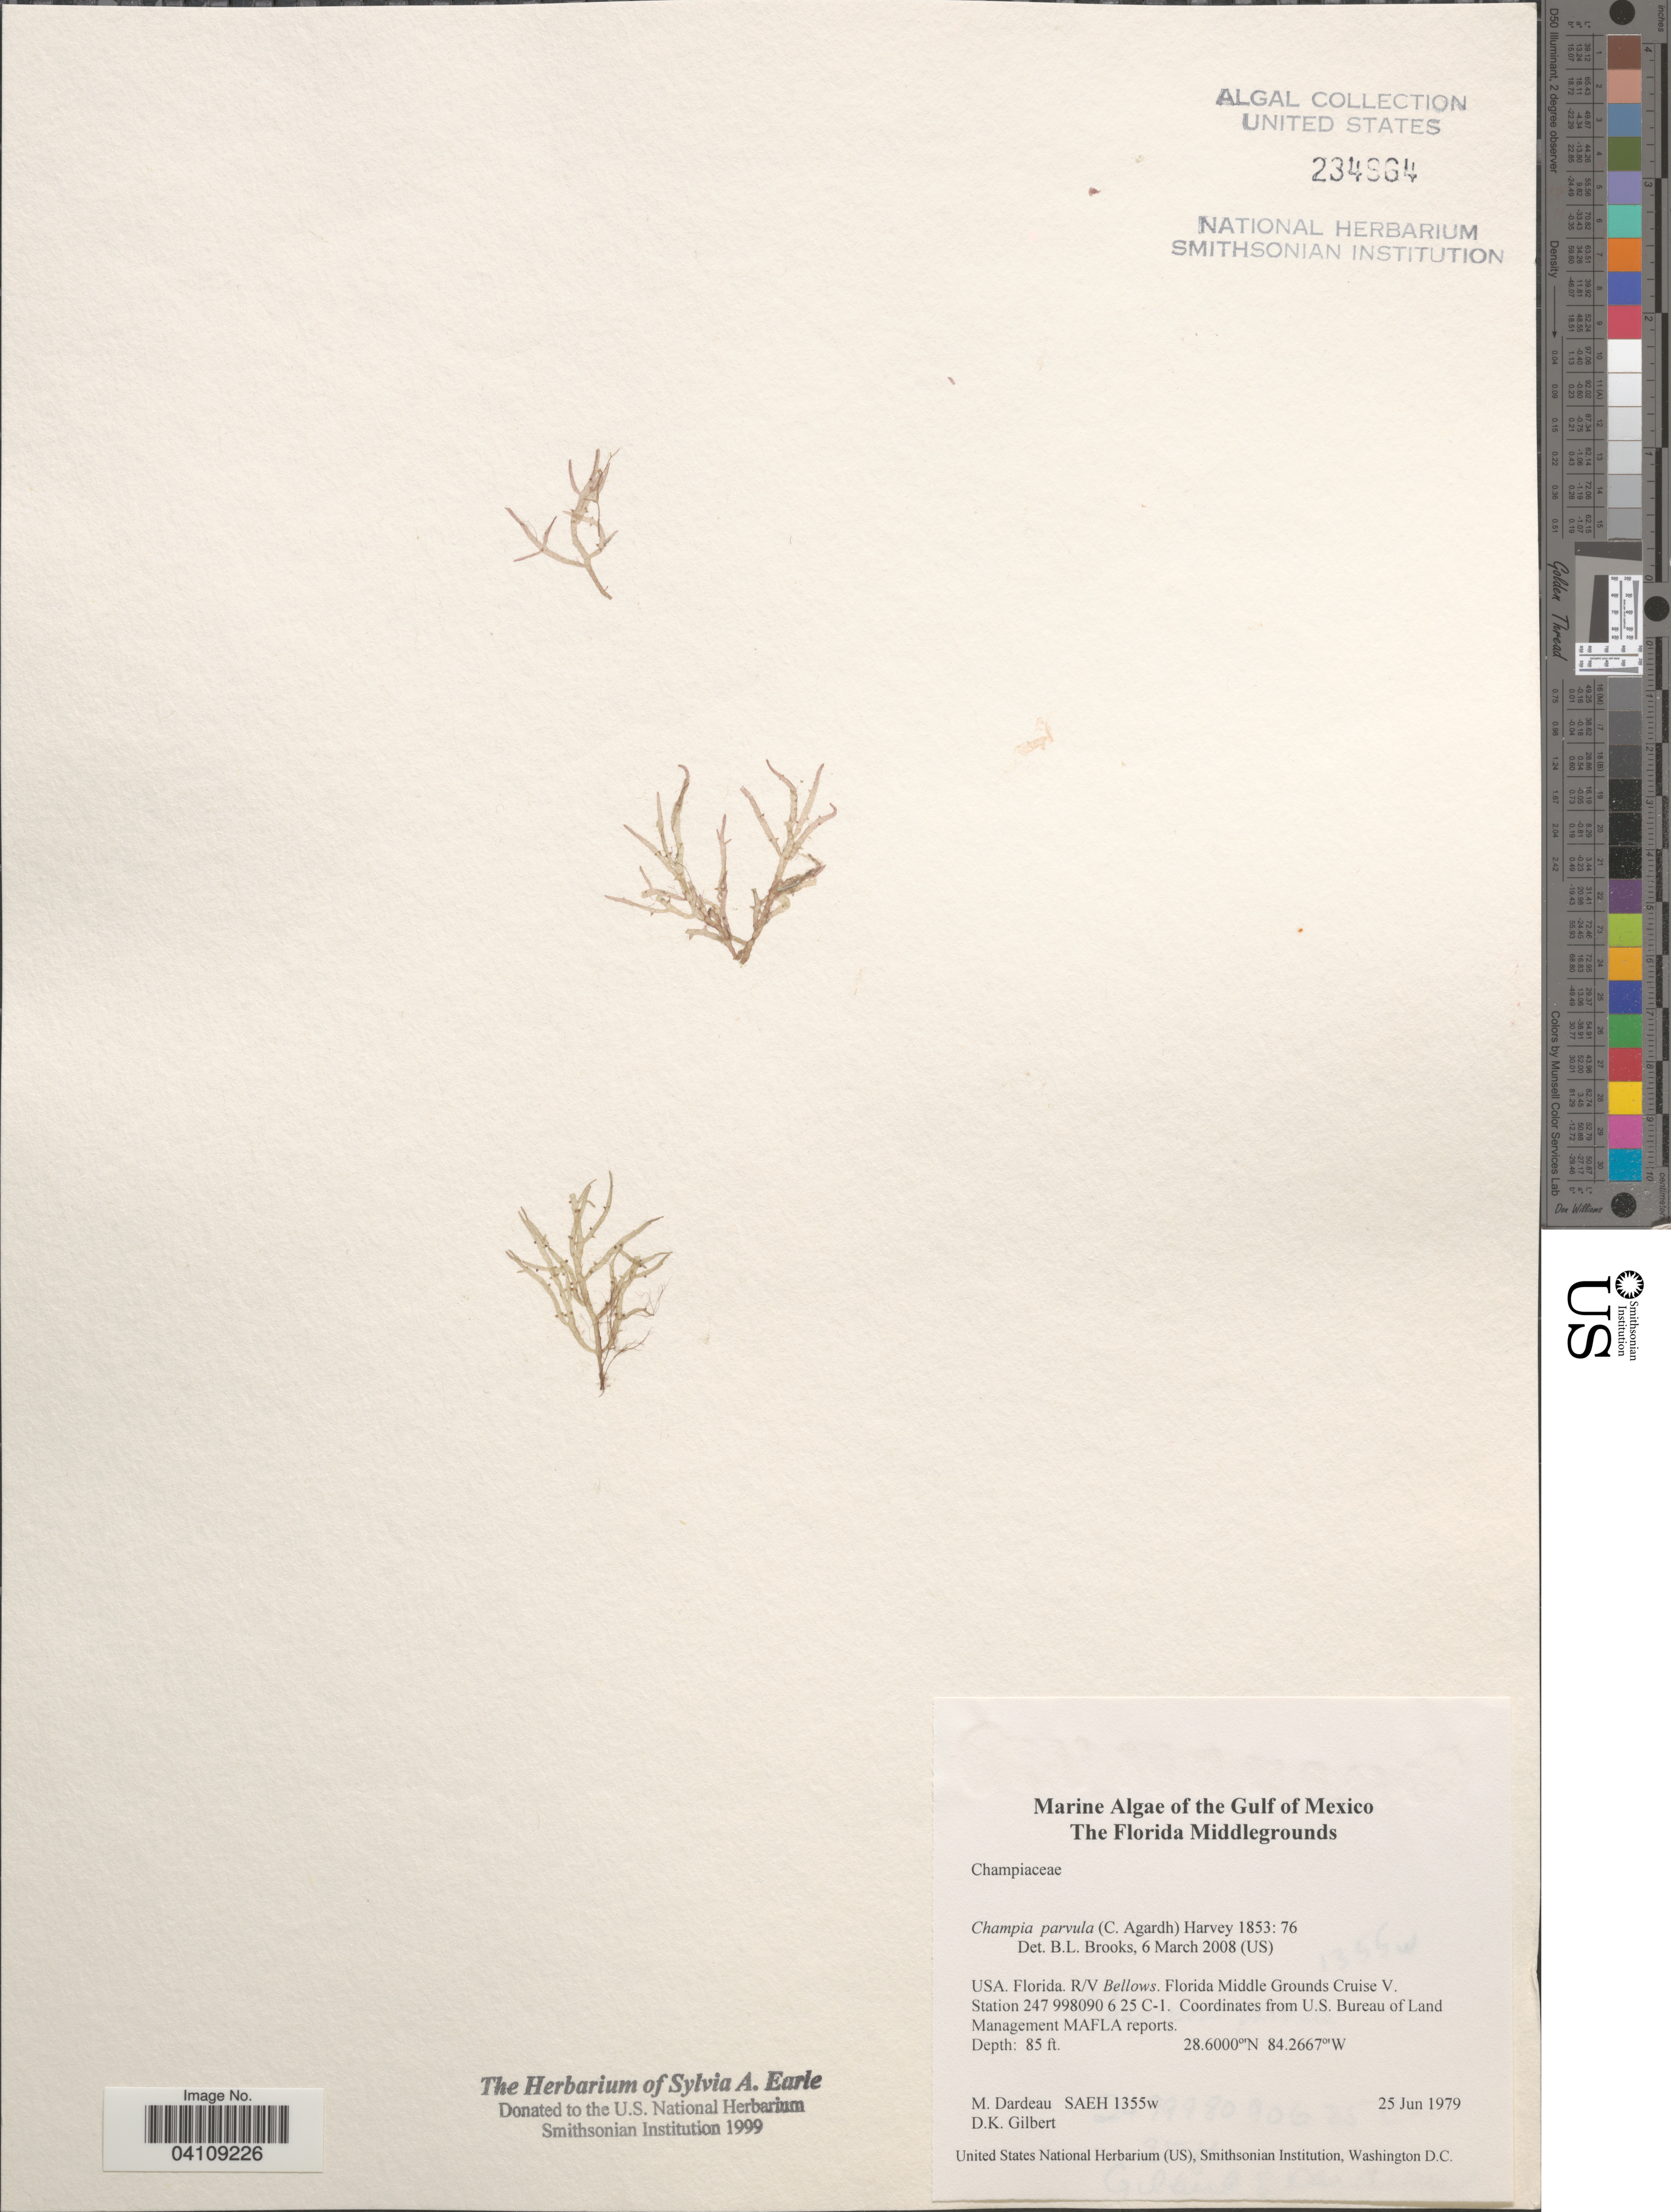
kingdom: Plantae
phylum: Rhodophyta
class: Florideophyceae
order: Rhodymeniales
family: Champiaceae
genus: Champia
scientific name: Champia parvula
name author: (C. Agardh) Harv.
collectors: M. Dardeau & D. Gilbert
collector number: SAEH 1355w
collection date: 1979-06-25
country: United States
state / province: Florida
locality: Gulf of Mexico. The Florida Middlegrounds. Florida. R/V Bellows. Florida Middle Grounds Cruise V. Station 247 998090 6 25 C-1.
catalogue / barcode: US 234964